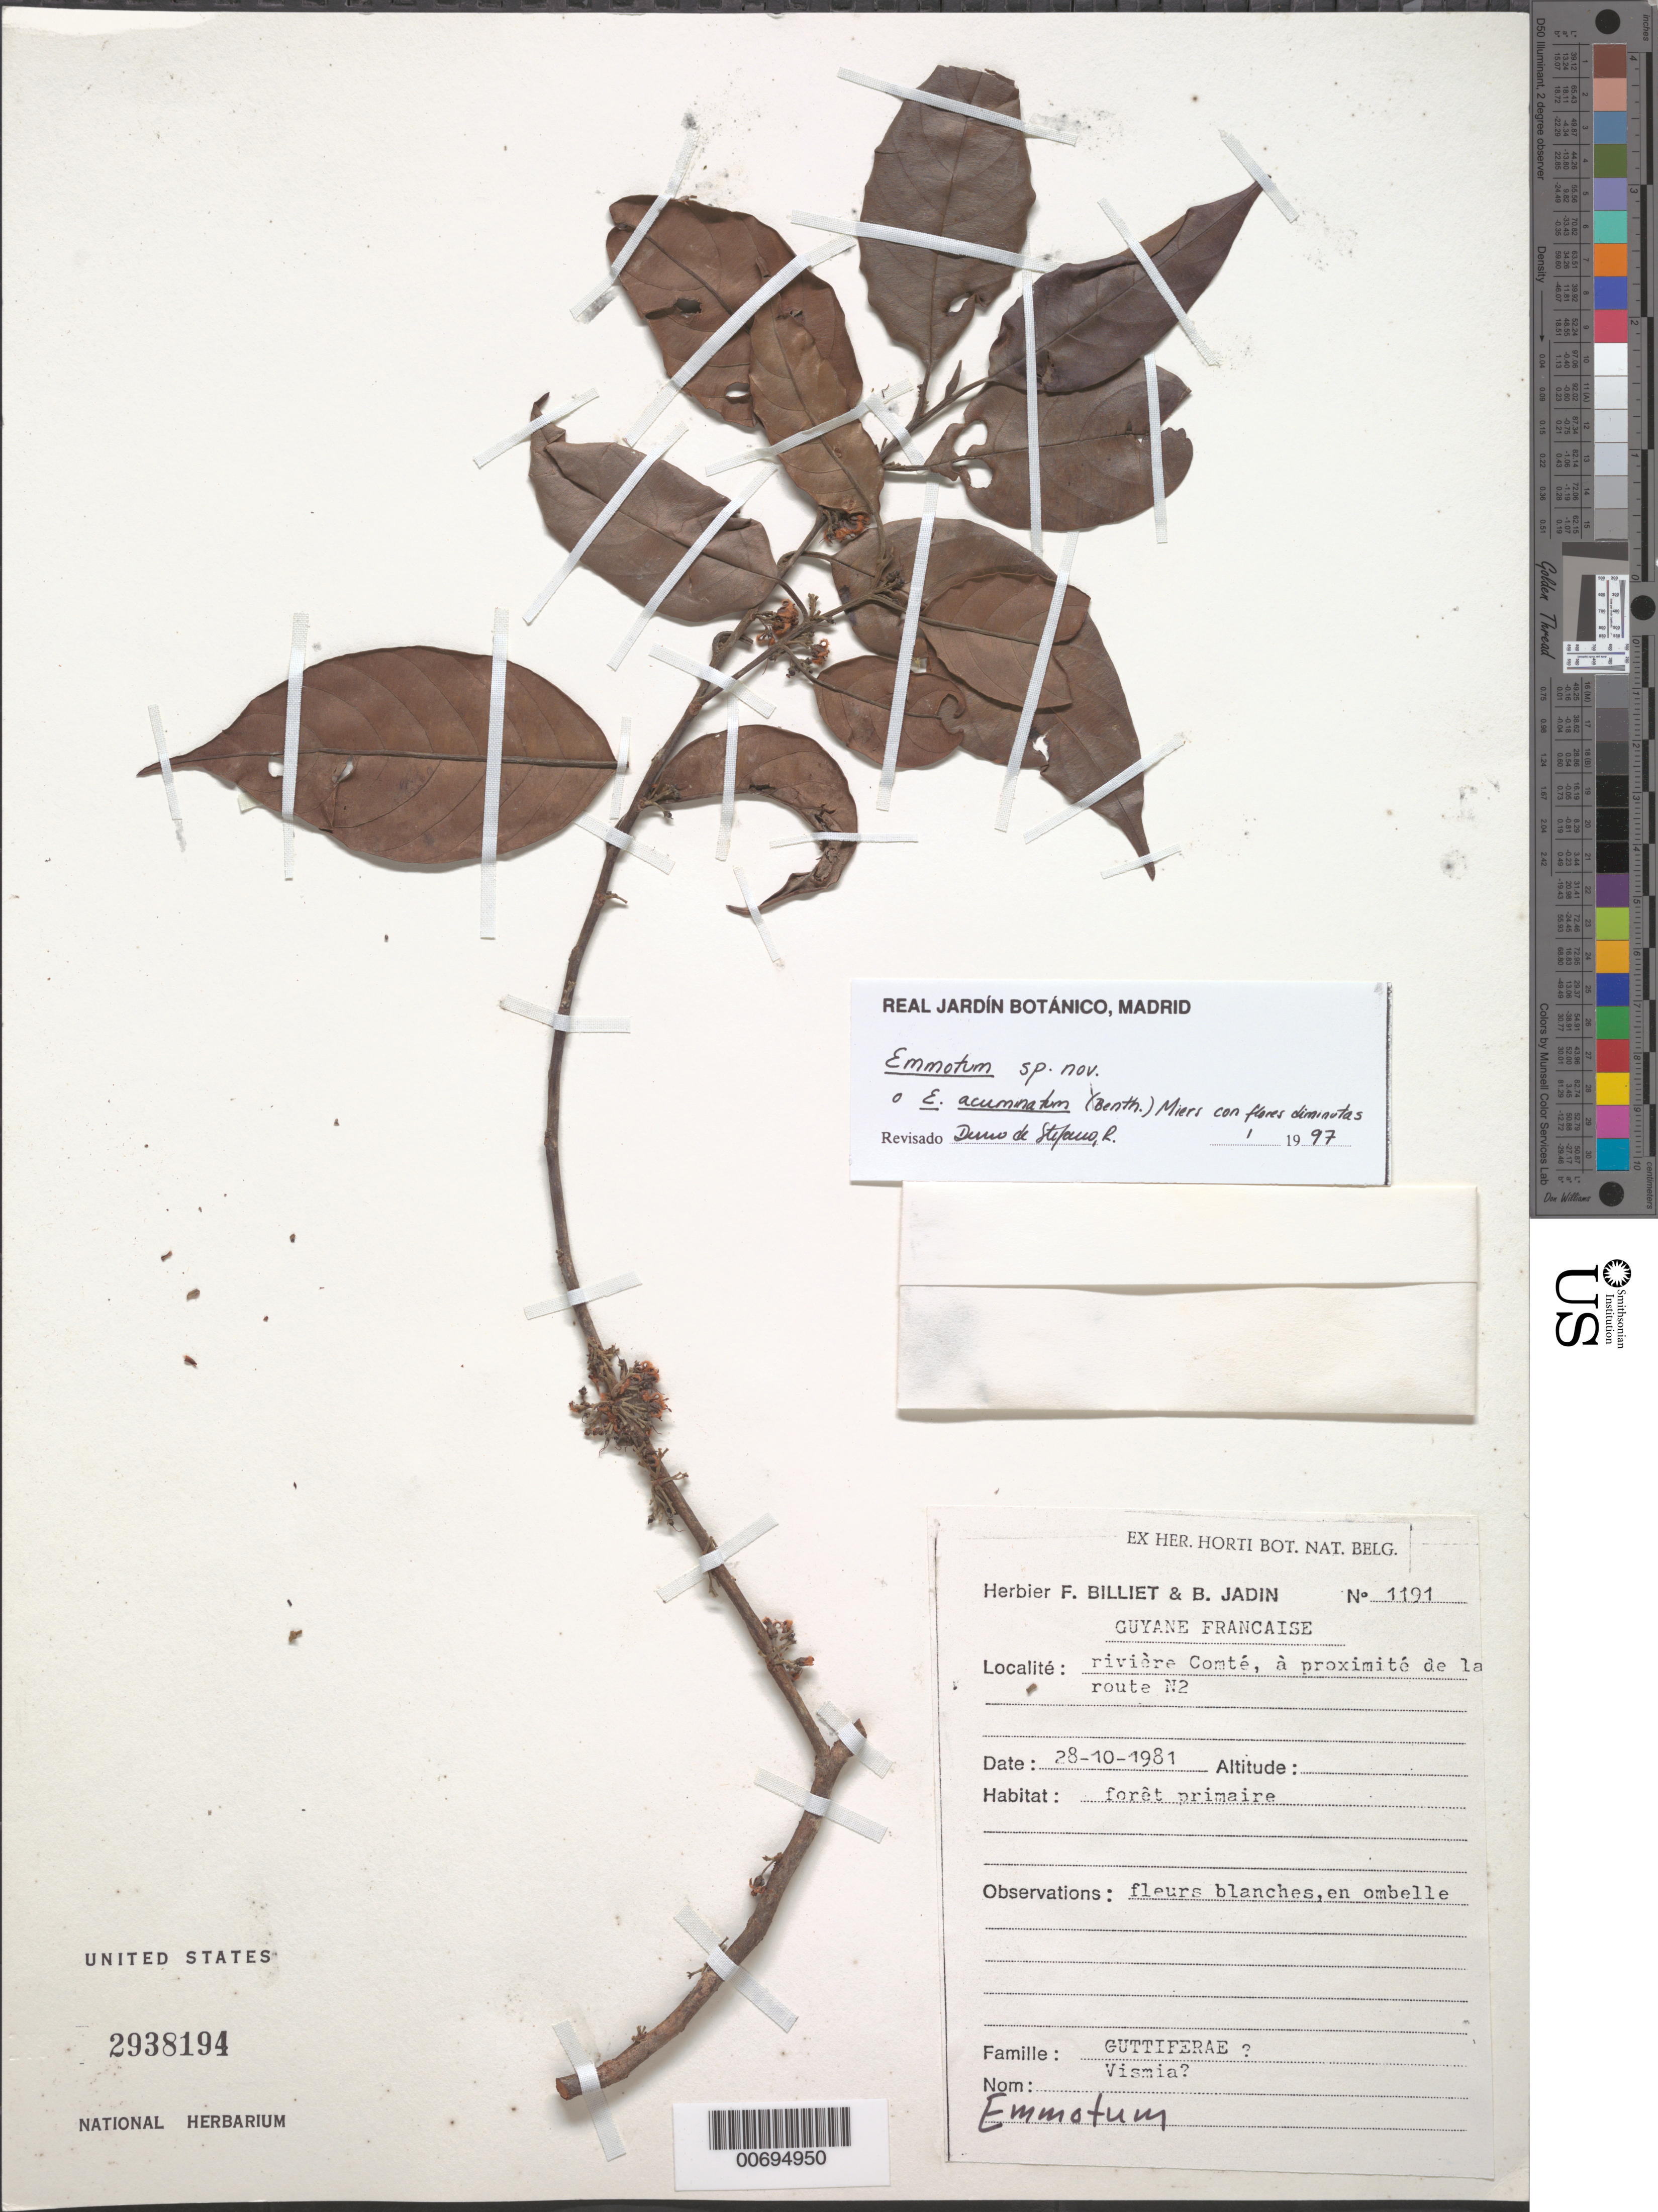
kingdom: Plantae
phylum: Tracheophyta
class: Magnoliopsida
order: Metteniusales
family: Metteniusaceae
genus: Emmotum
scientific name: Emmotum sp.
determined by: de Stafano, D.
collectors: F. Billiet & B. Jadin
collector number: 1191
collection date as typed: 28-Oct-81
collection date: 1981-10-28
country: French Guiana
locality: Comté R., near Route N2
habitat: Primary forest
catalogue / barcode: US 2938194